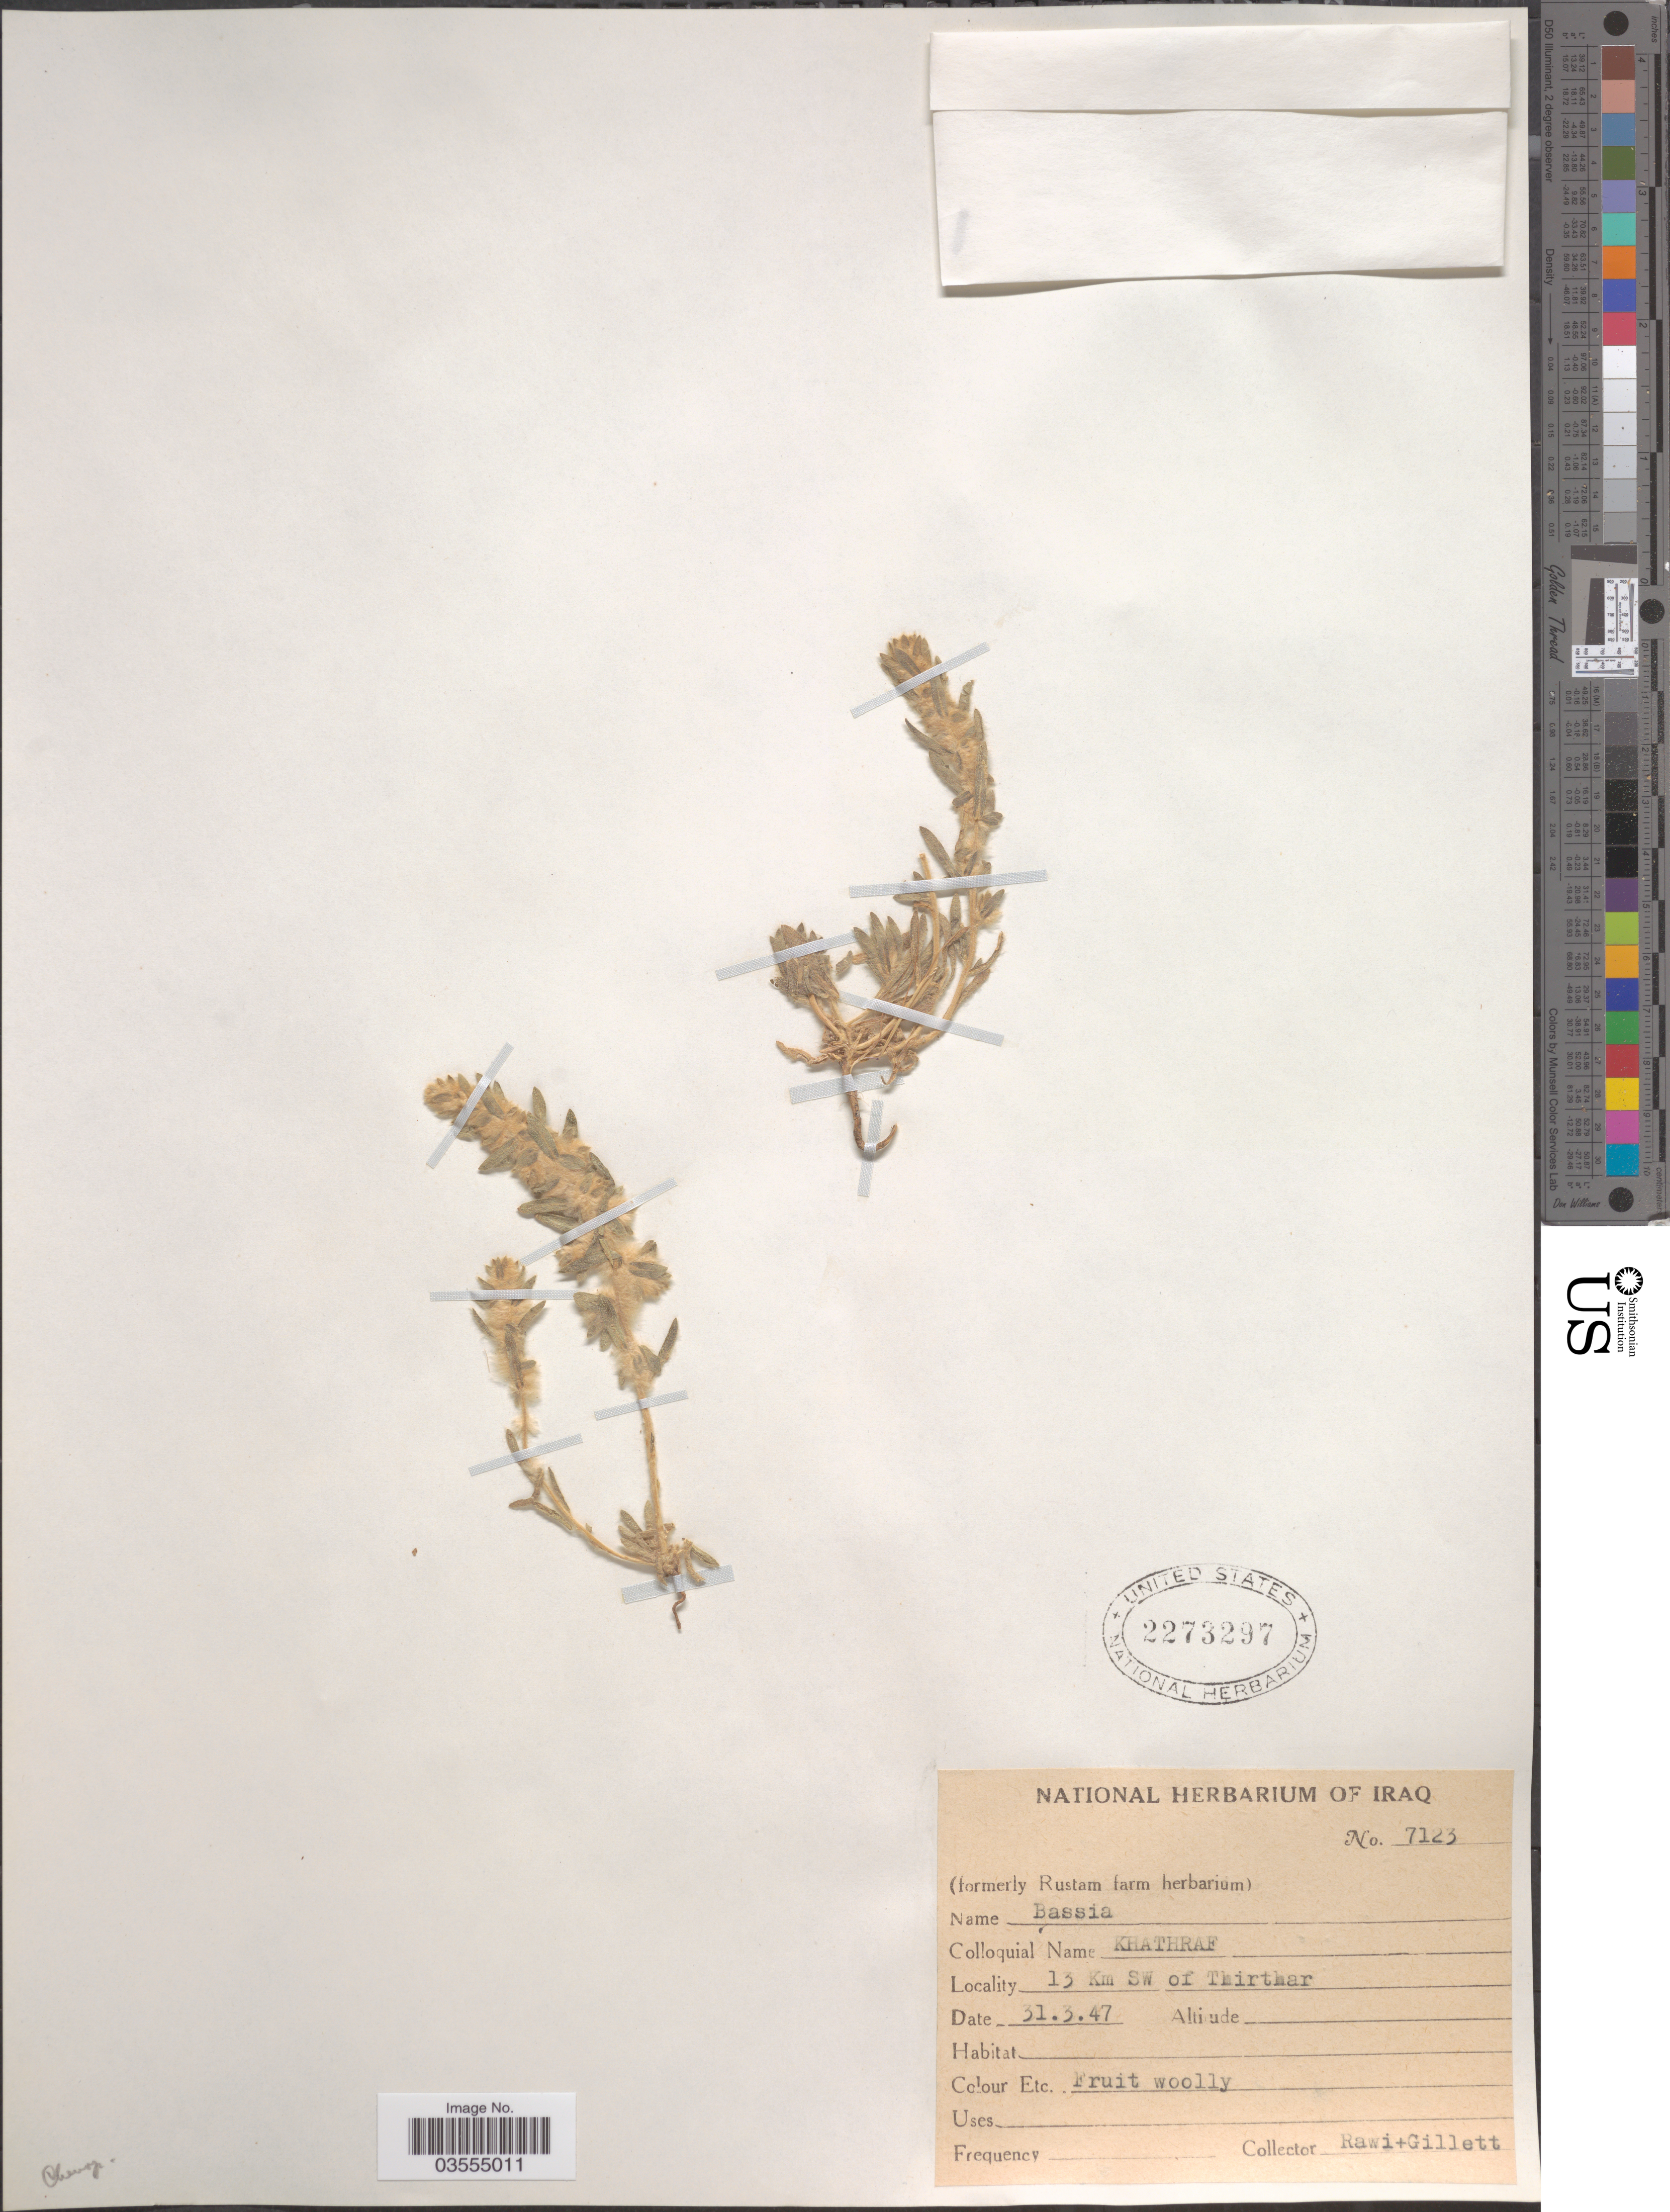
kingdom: Plantae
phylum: Tracheophyta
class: Magnoliopsida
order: Caryophyllales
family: Amaranthaceae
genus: Bassia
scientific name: Bassia sp.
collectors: -. Rawi & Gillett, --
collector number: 7123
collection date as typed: Transcribed d/m/y: 31/3/47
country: Iraq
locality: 13 Km SW of Thirthar.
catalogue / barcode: US 2273297